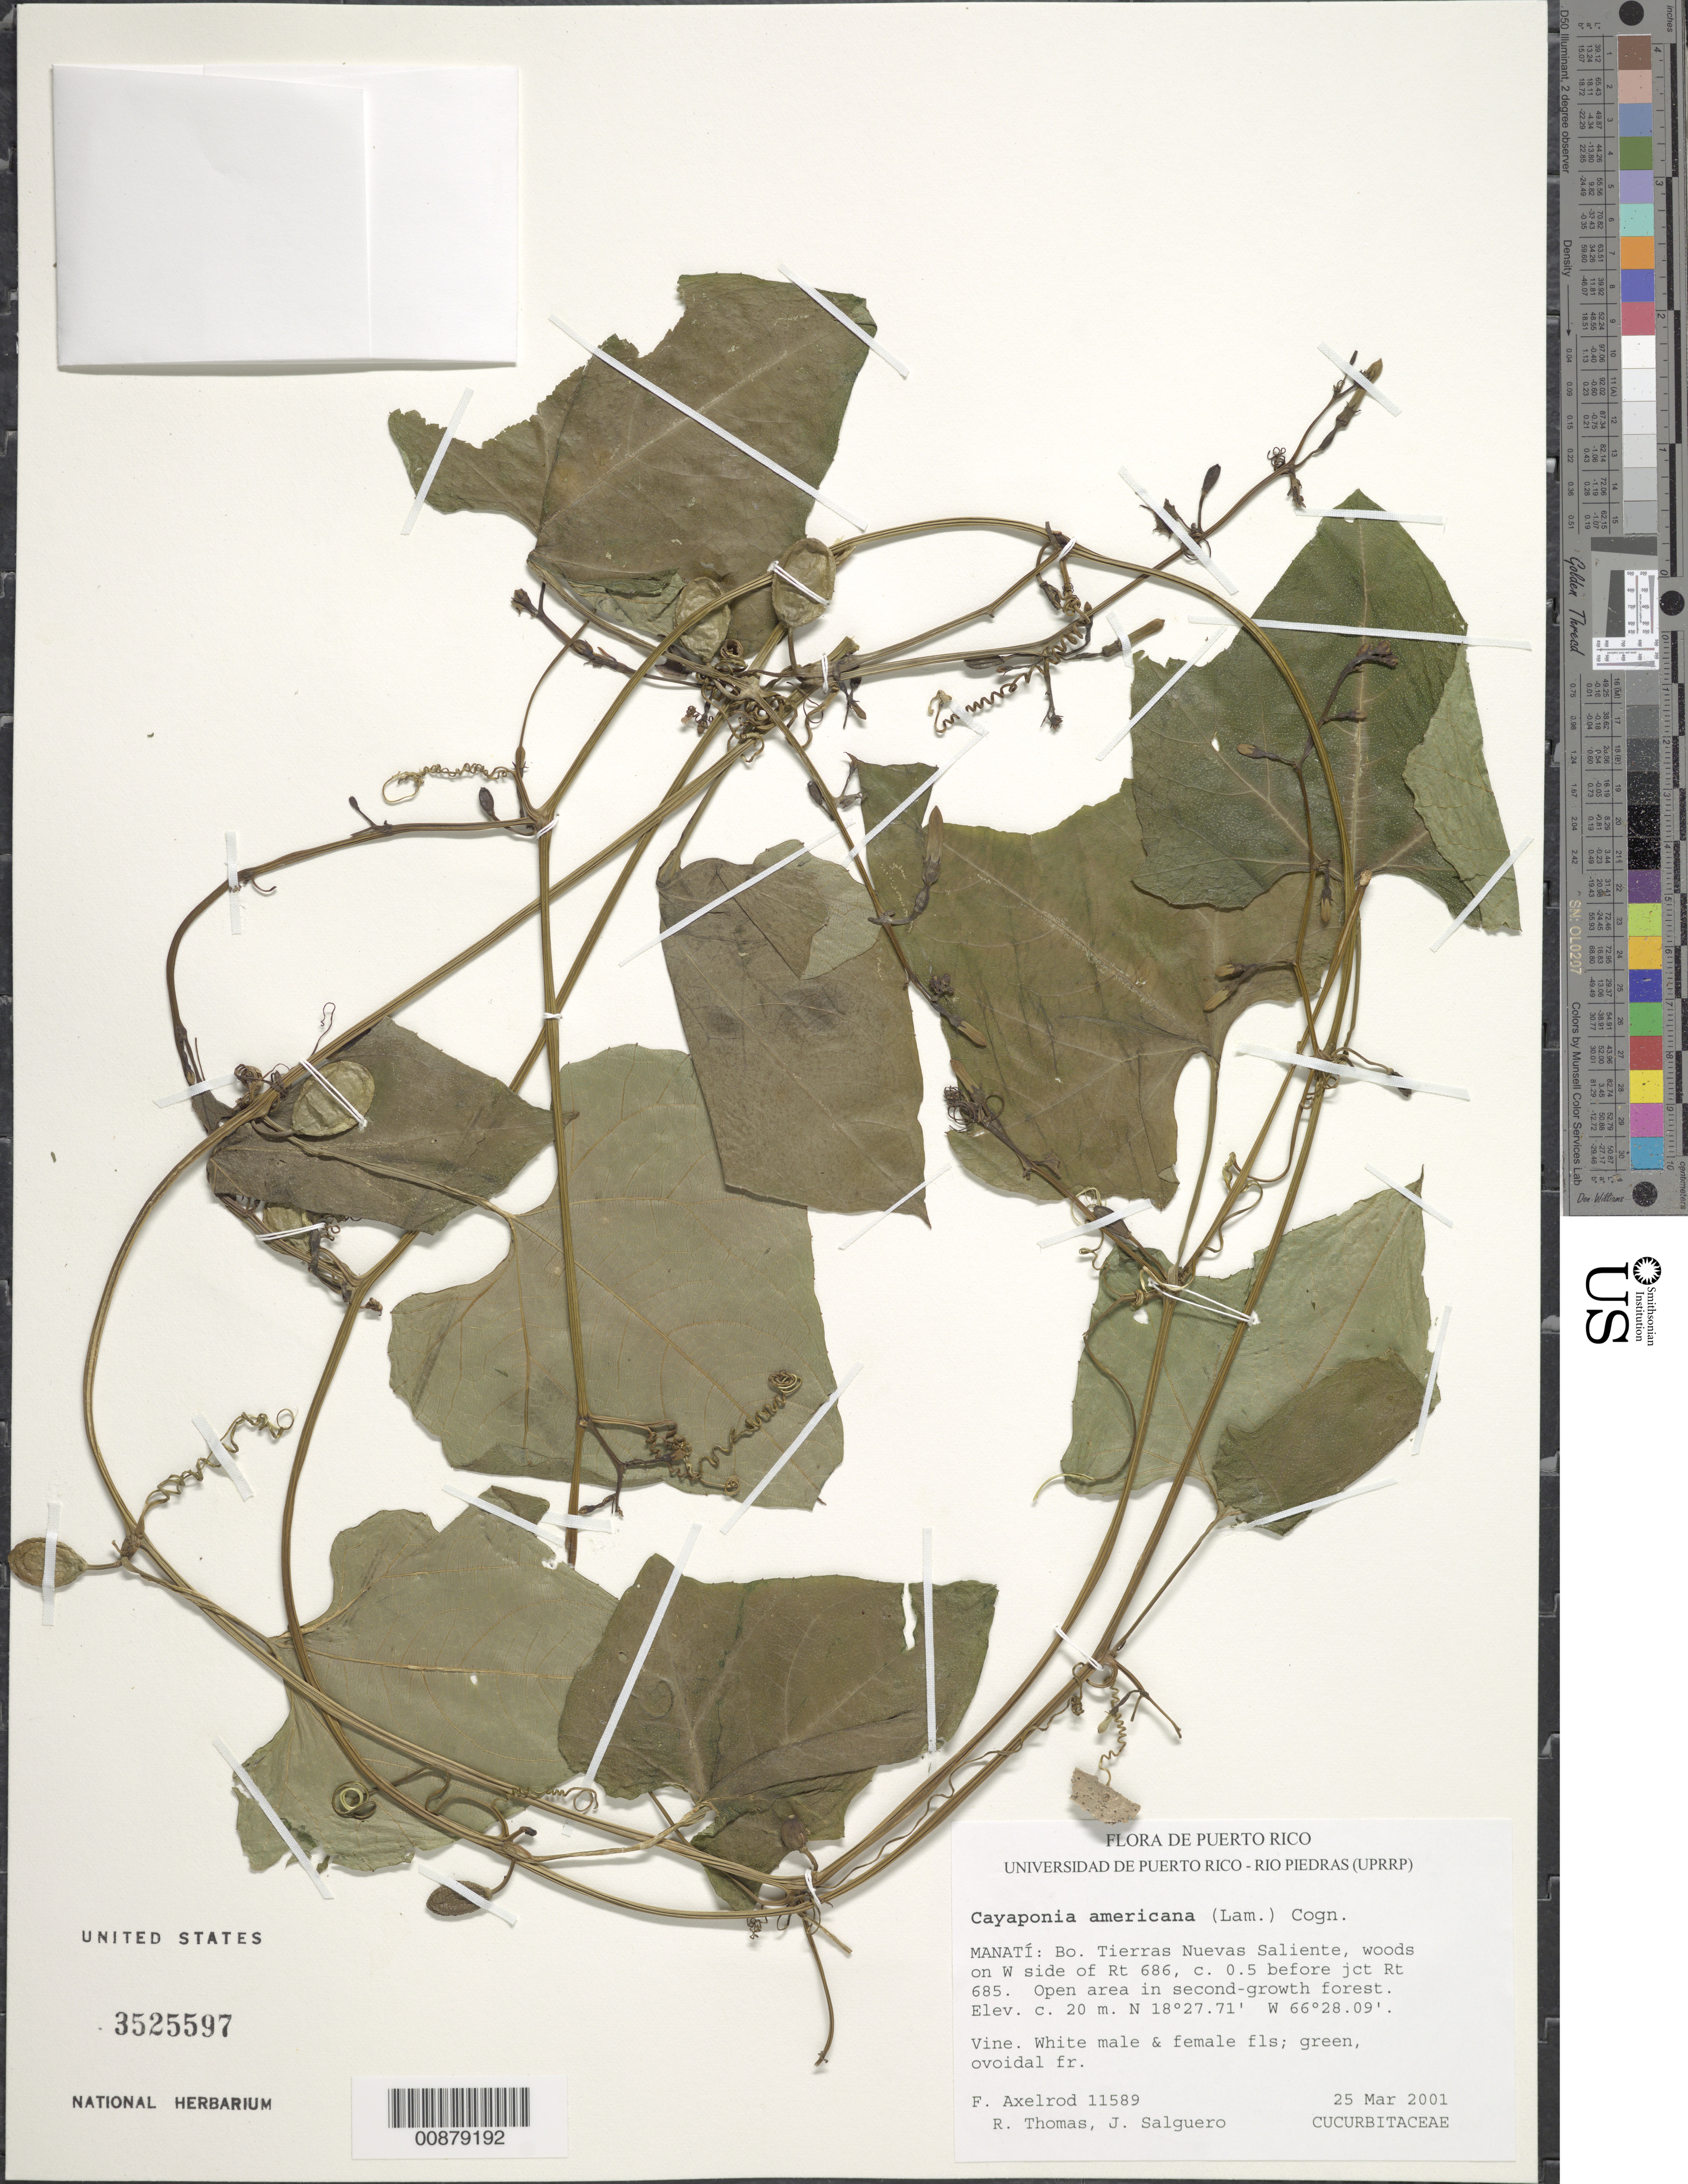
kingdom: Plantae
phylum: Tracheophyta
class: Magnoliopsida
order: Cucurbitales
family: Cucurbitaceae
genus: Cayaponia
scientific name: Cayaponia americana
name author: (Lam.) Cogn.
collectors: F. S. Axelrod, R. Thomas & J. Salguero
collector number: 11589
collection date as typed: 25 Mar 2001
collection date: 2001-03-25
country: Puerto Rico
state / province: Manatí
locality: Bo. Tierras Nuevas Saliente, woods on W side of Rt. 686, ca. 0.5 before jct. Rt. 685.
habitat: Open area in second-growth forest.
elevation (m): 20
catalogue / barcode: US 3525597